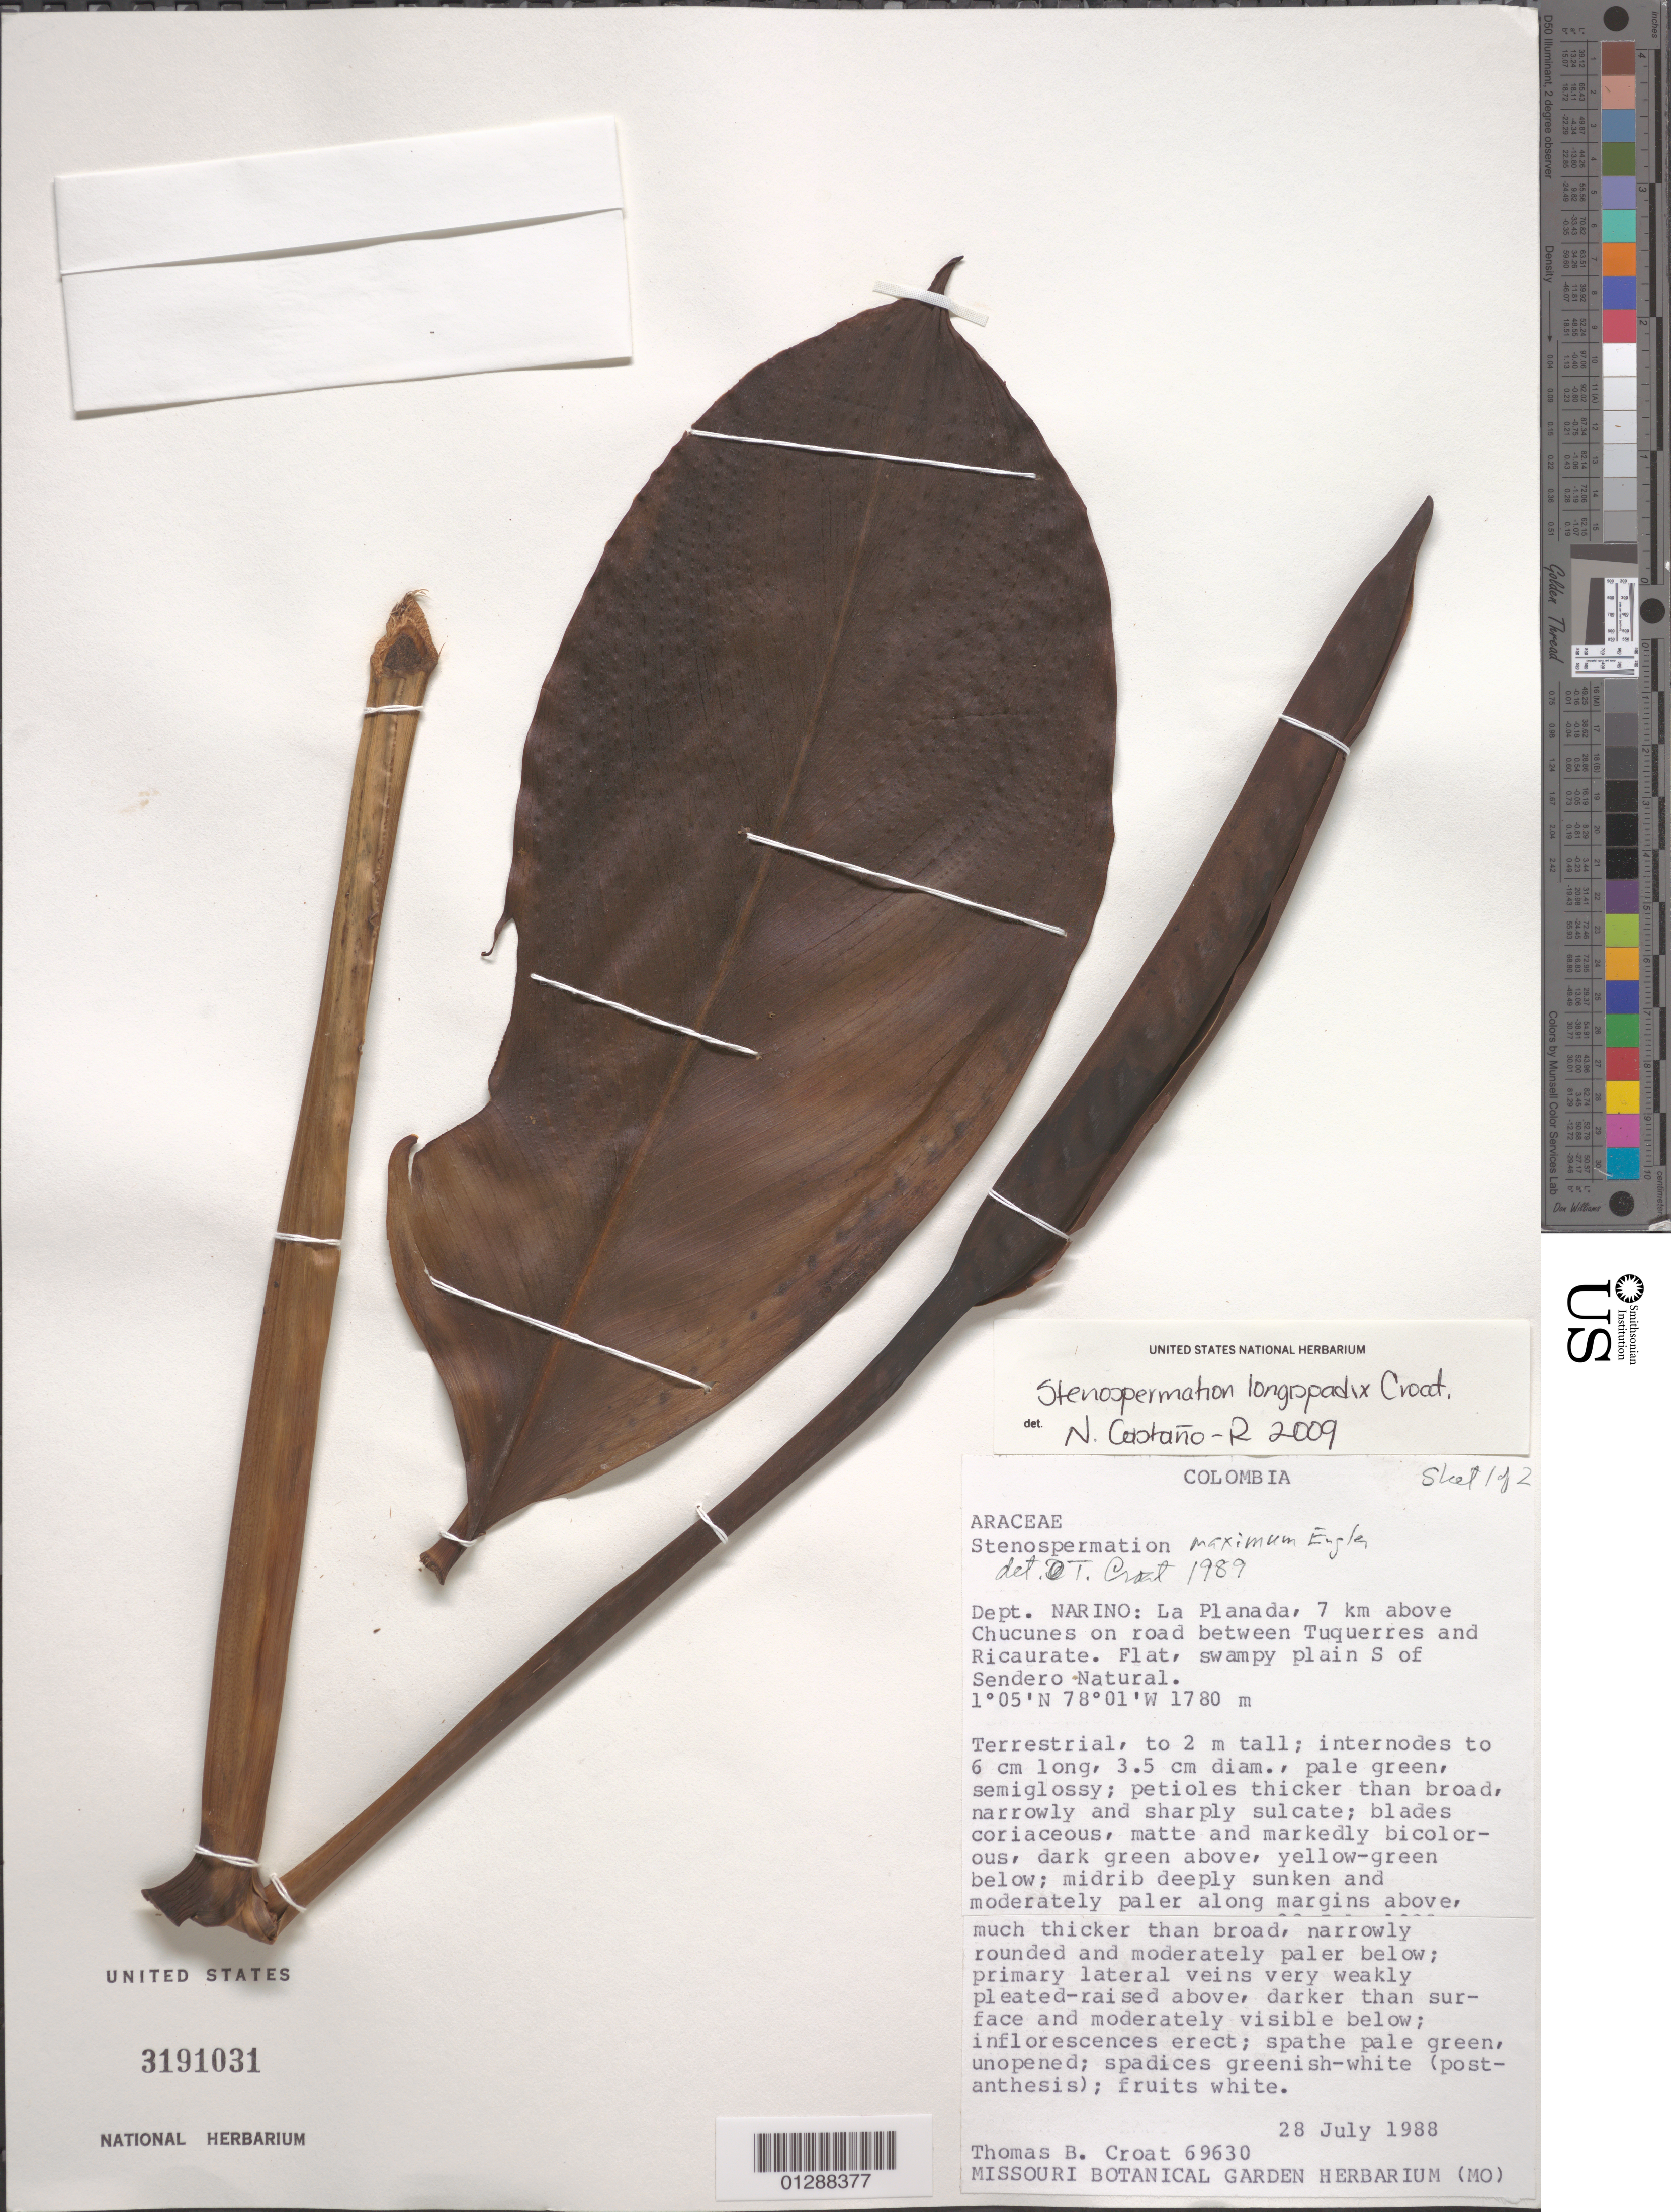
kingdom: Plantae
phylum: Tracheophyta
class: Liliopsida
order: Alismatales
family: Araceae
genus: Stenospermation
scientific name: Stenospermation longispadix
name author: Croat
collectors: T. B. Croat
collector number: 69630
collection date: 1988-07-28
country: Colombia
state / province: Nariño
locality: Dept. Narino: La Planada, 7 km above Chucunes on road between Tuquerres and Ricaurate. Flat, swampy plain S of Sendero Natural.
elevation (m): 1780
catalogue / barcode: US 3191031